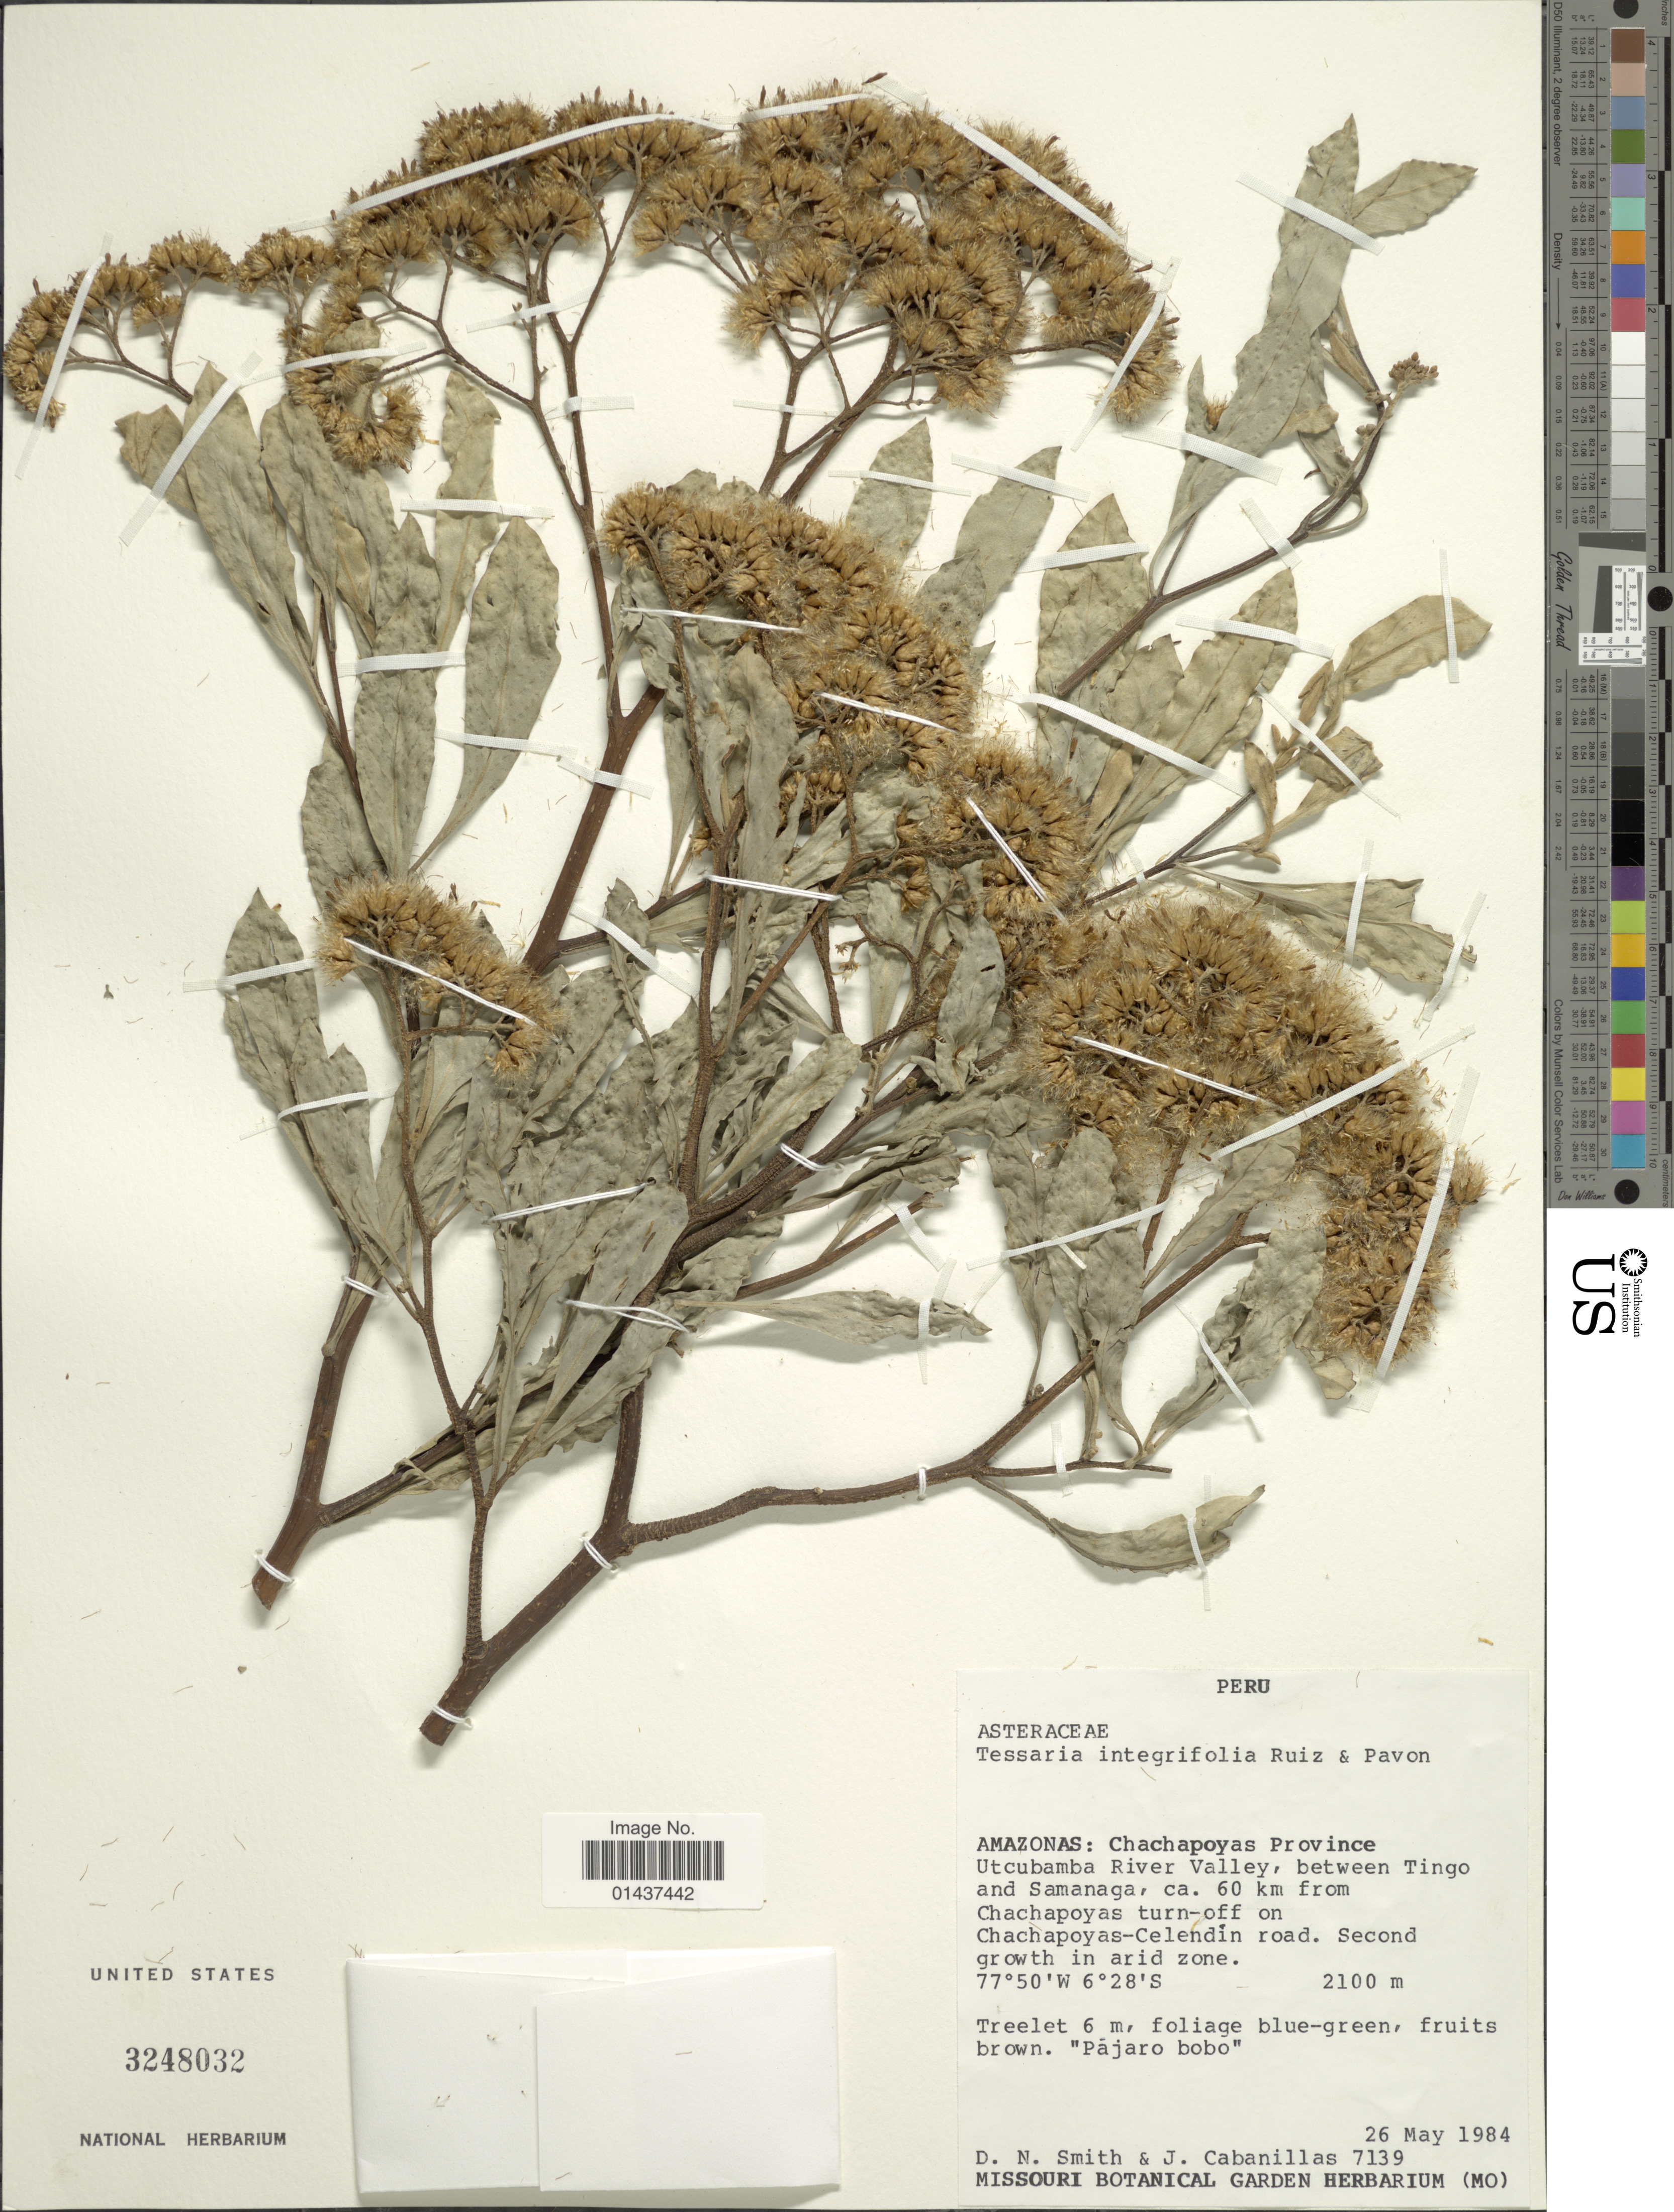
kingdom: Plantae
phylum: Tracheophyta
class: Magnoliopsida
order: Asterales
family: Asteraceae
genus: Tessaria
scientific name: Tessaria integrifolia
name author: Ruiz & Pav.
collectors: D. Smith & J. Cabanillas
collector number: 7139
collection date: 1984-05-26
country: Peru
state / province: Amazonas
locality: Chachapoyas Province, Utcubamba River Valley, between Tingo and Samanaga, ca. 60 km from Chachapoyas turn-off on Chachapoyas-Celendín road. Second growth in arid zone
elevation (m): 2100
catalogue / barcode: US 3248032